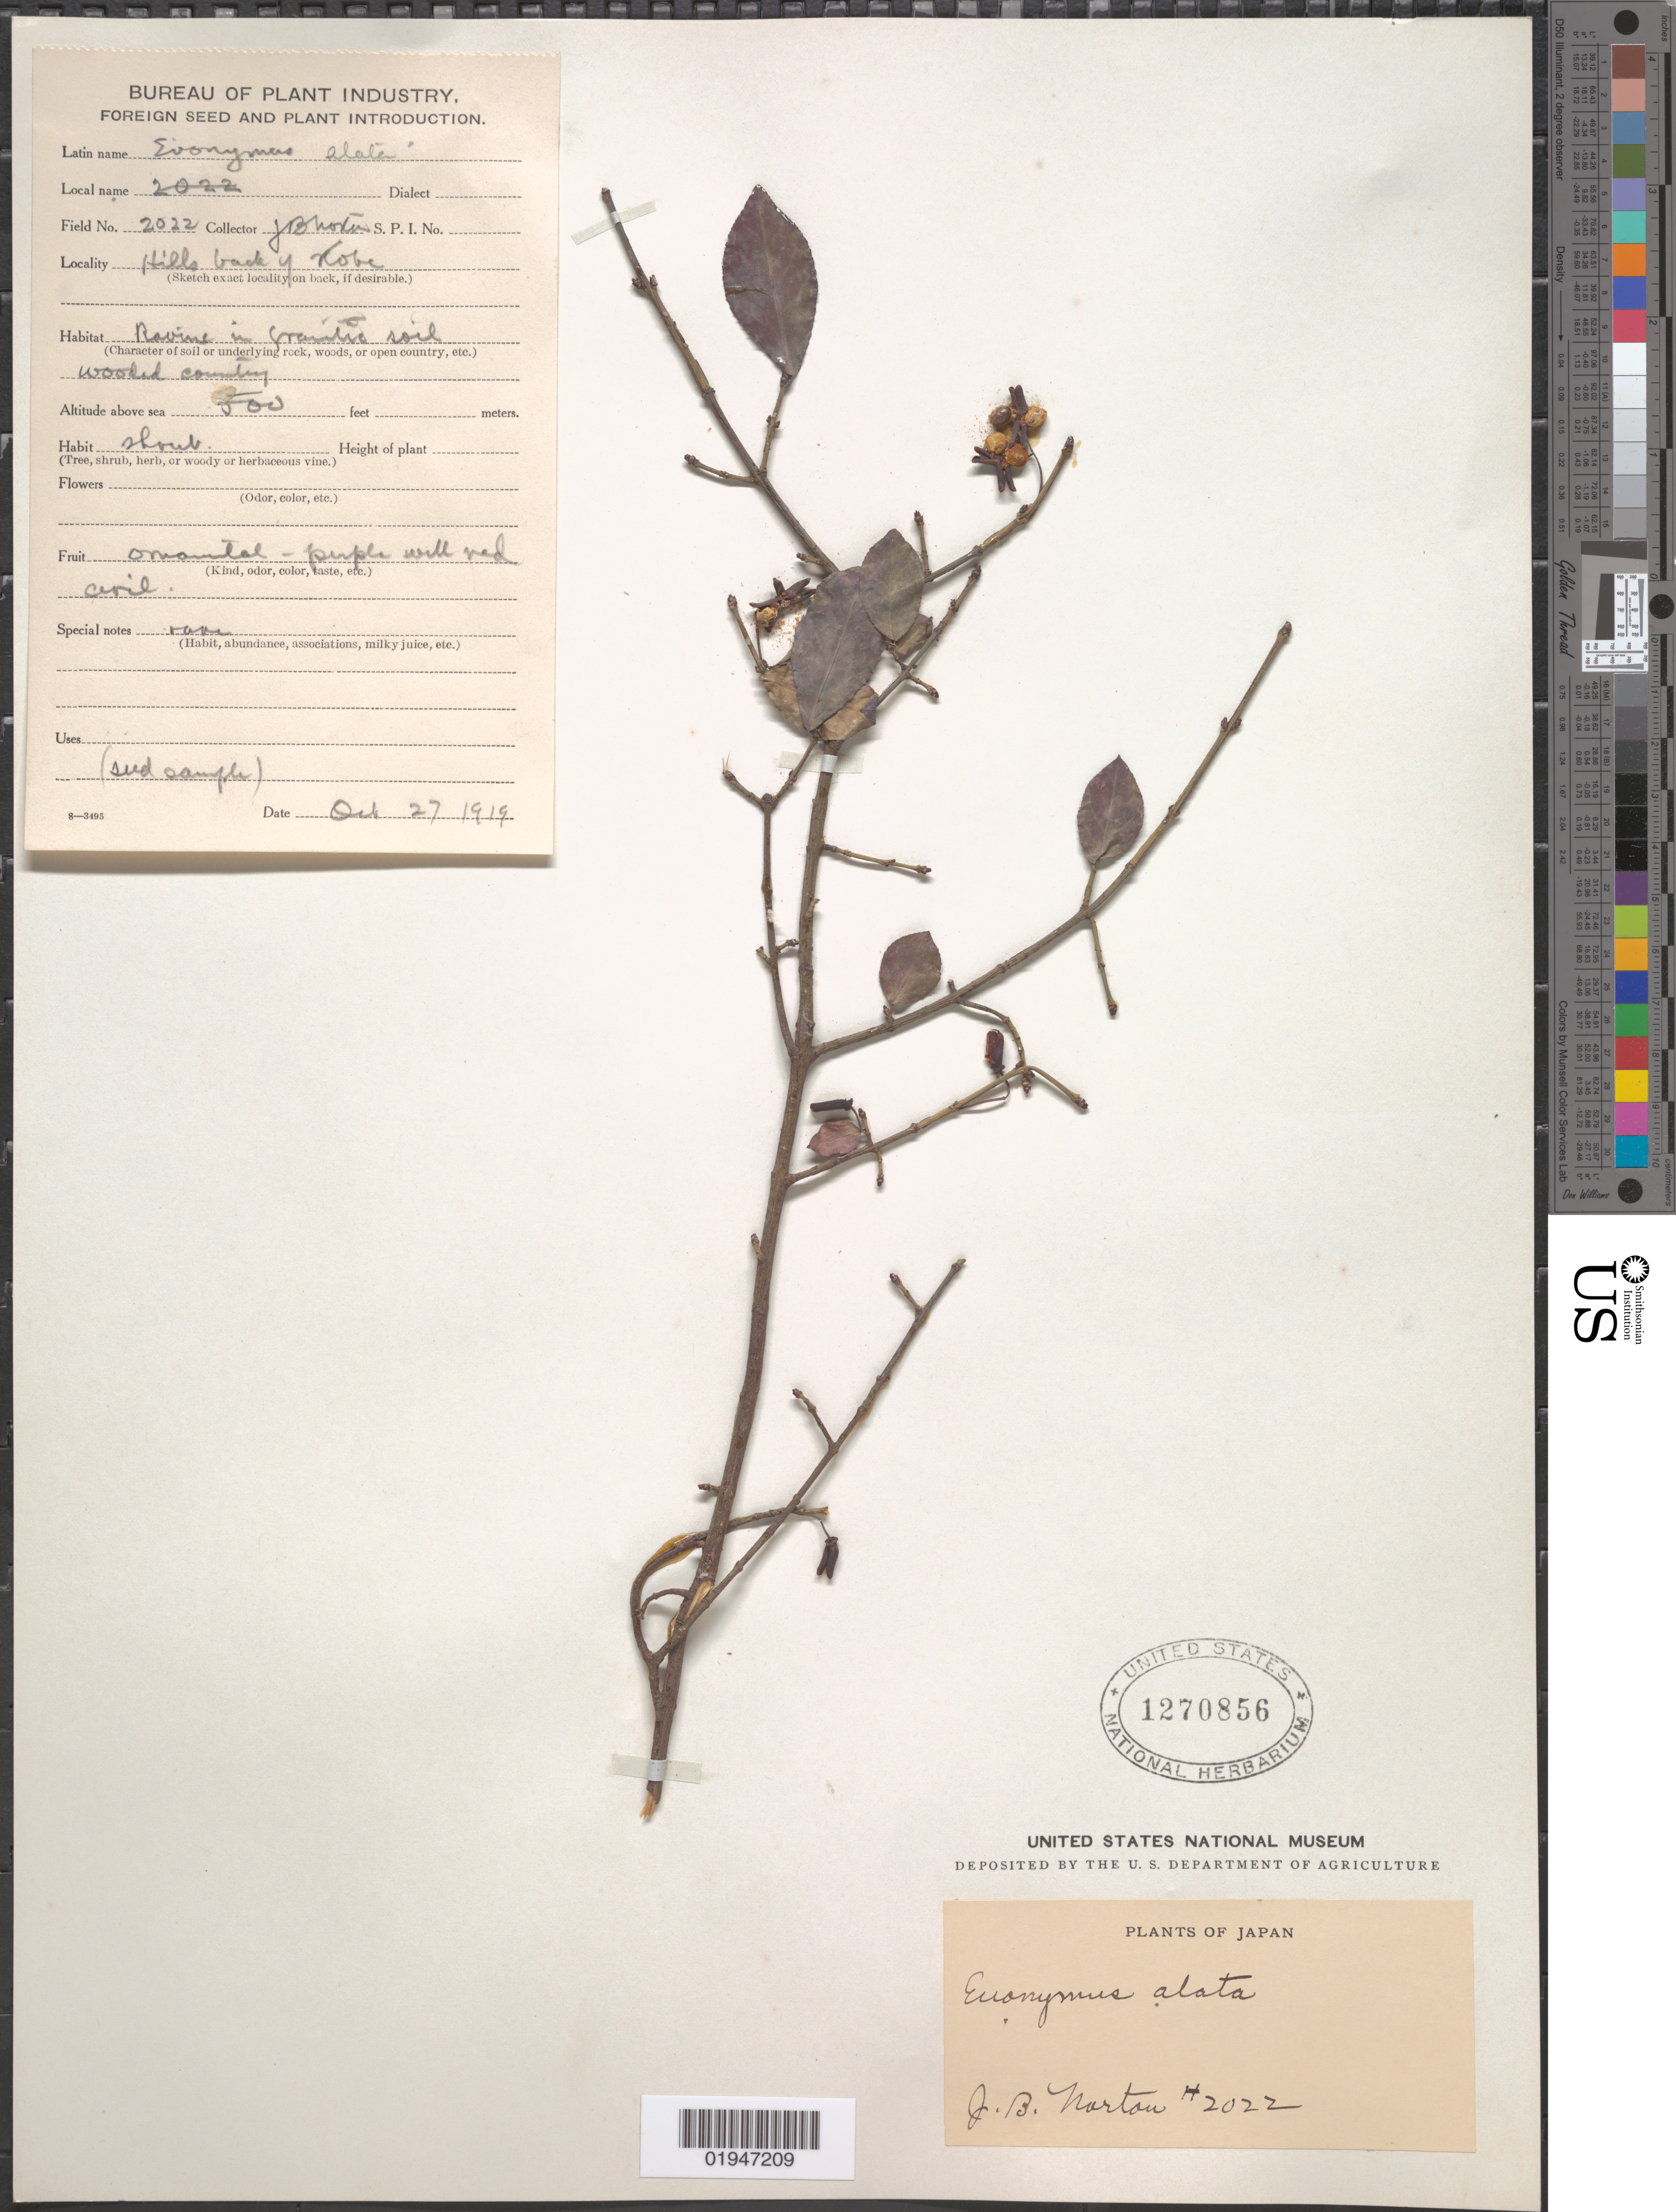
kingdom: Plantae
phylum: Tracheophyta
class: Magnoliopsida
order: Celastrales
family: Celastraceae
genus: Euonymus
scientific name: Euonymus alatus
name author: (Thunb.) Siebold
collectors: J. B. Norton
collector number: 2022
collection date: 1919-10-27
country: Japan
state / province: Hyogo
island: Honshu I.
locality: Kobe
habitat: Ravine in granite soil; rare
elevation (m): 500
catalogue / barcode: US 1270856